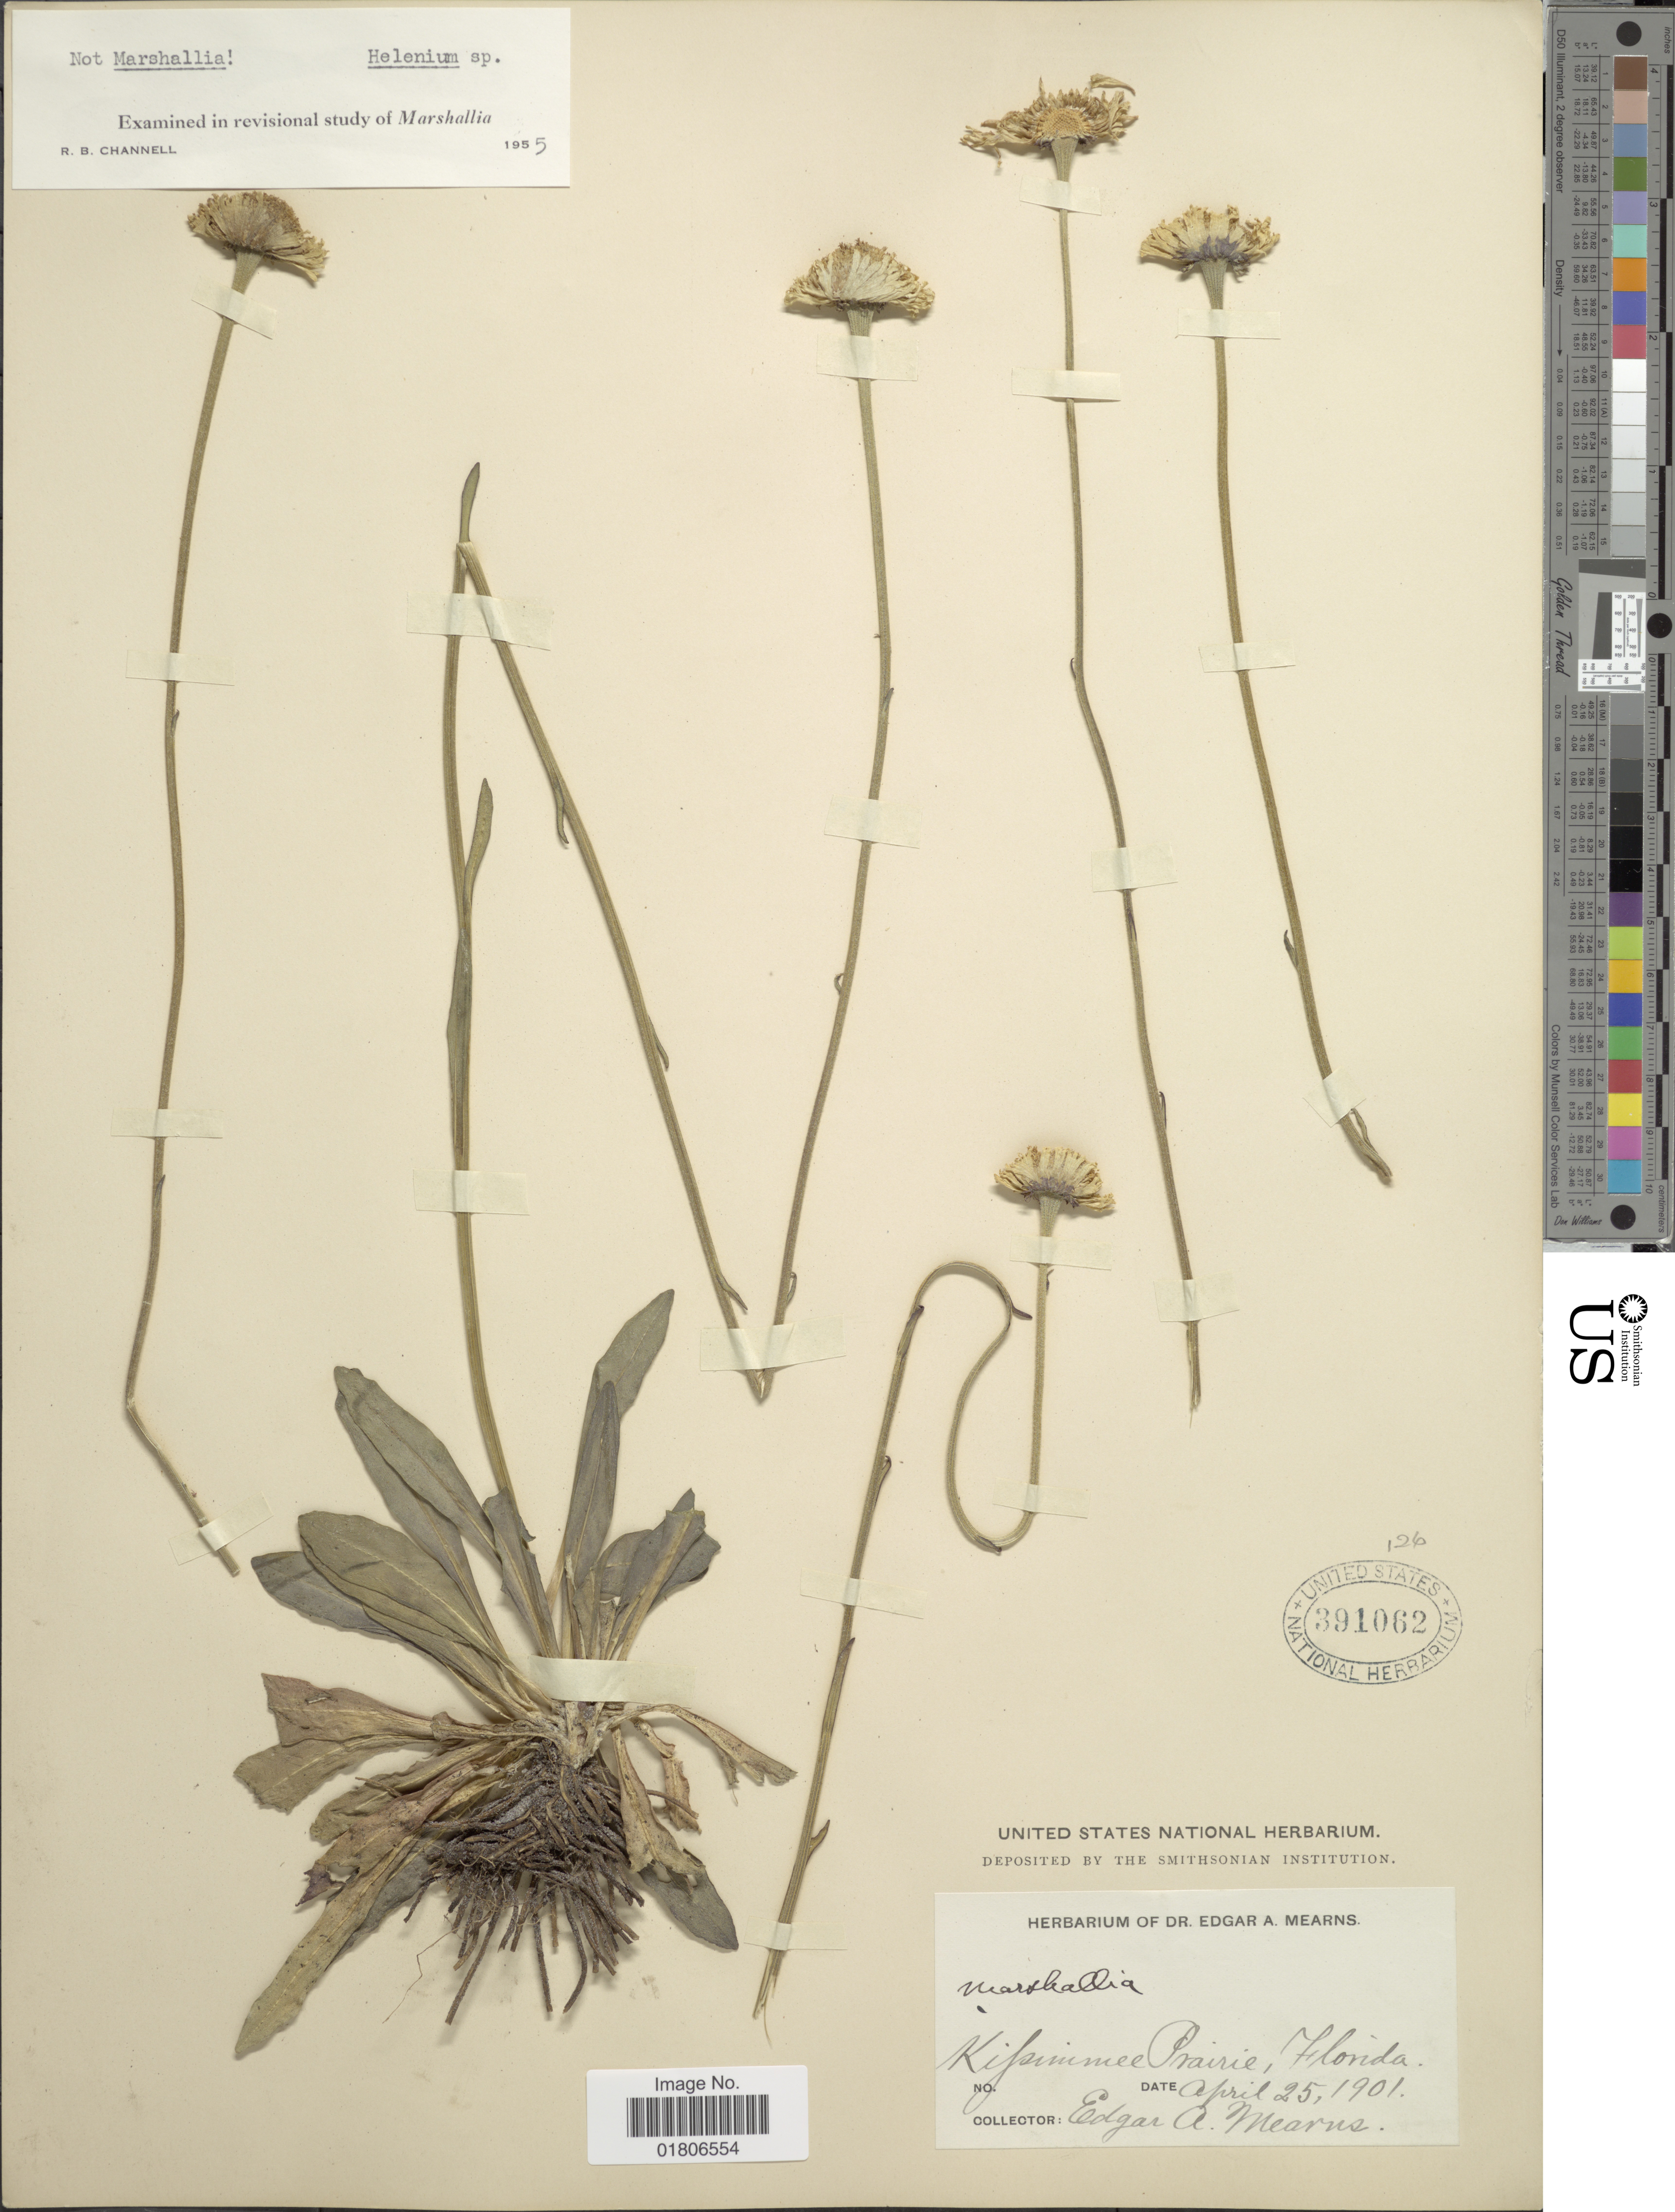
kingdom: Plantae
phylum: Tracheophyta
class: Magnoliopsida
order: Asterales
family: Asteraceae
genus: Helenium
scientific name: Helenium vernale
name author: Walter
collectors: E. A. Mearns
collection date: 1901-04-25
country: United States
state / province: Florida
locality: Kissimmee Prairie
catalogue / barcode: US 391062